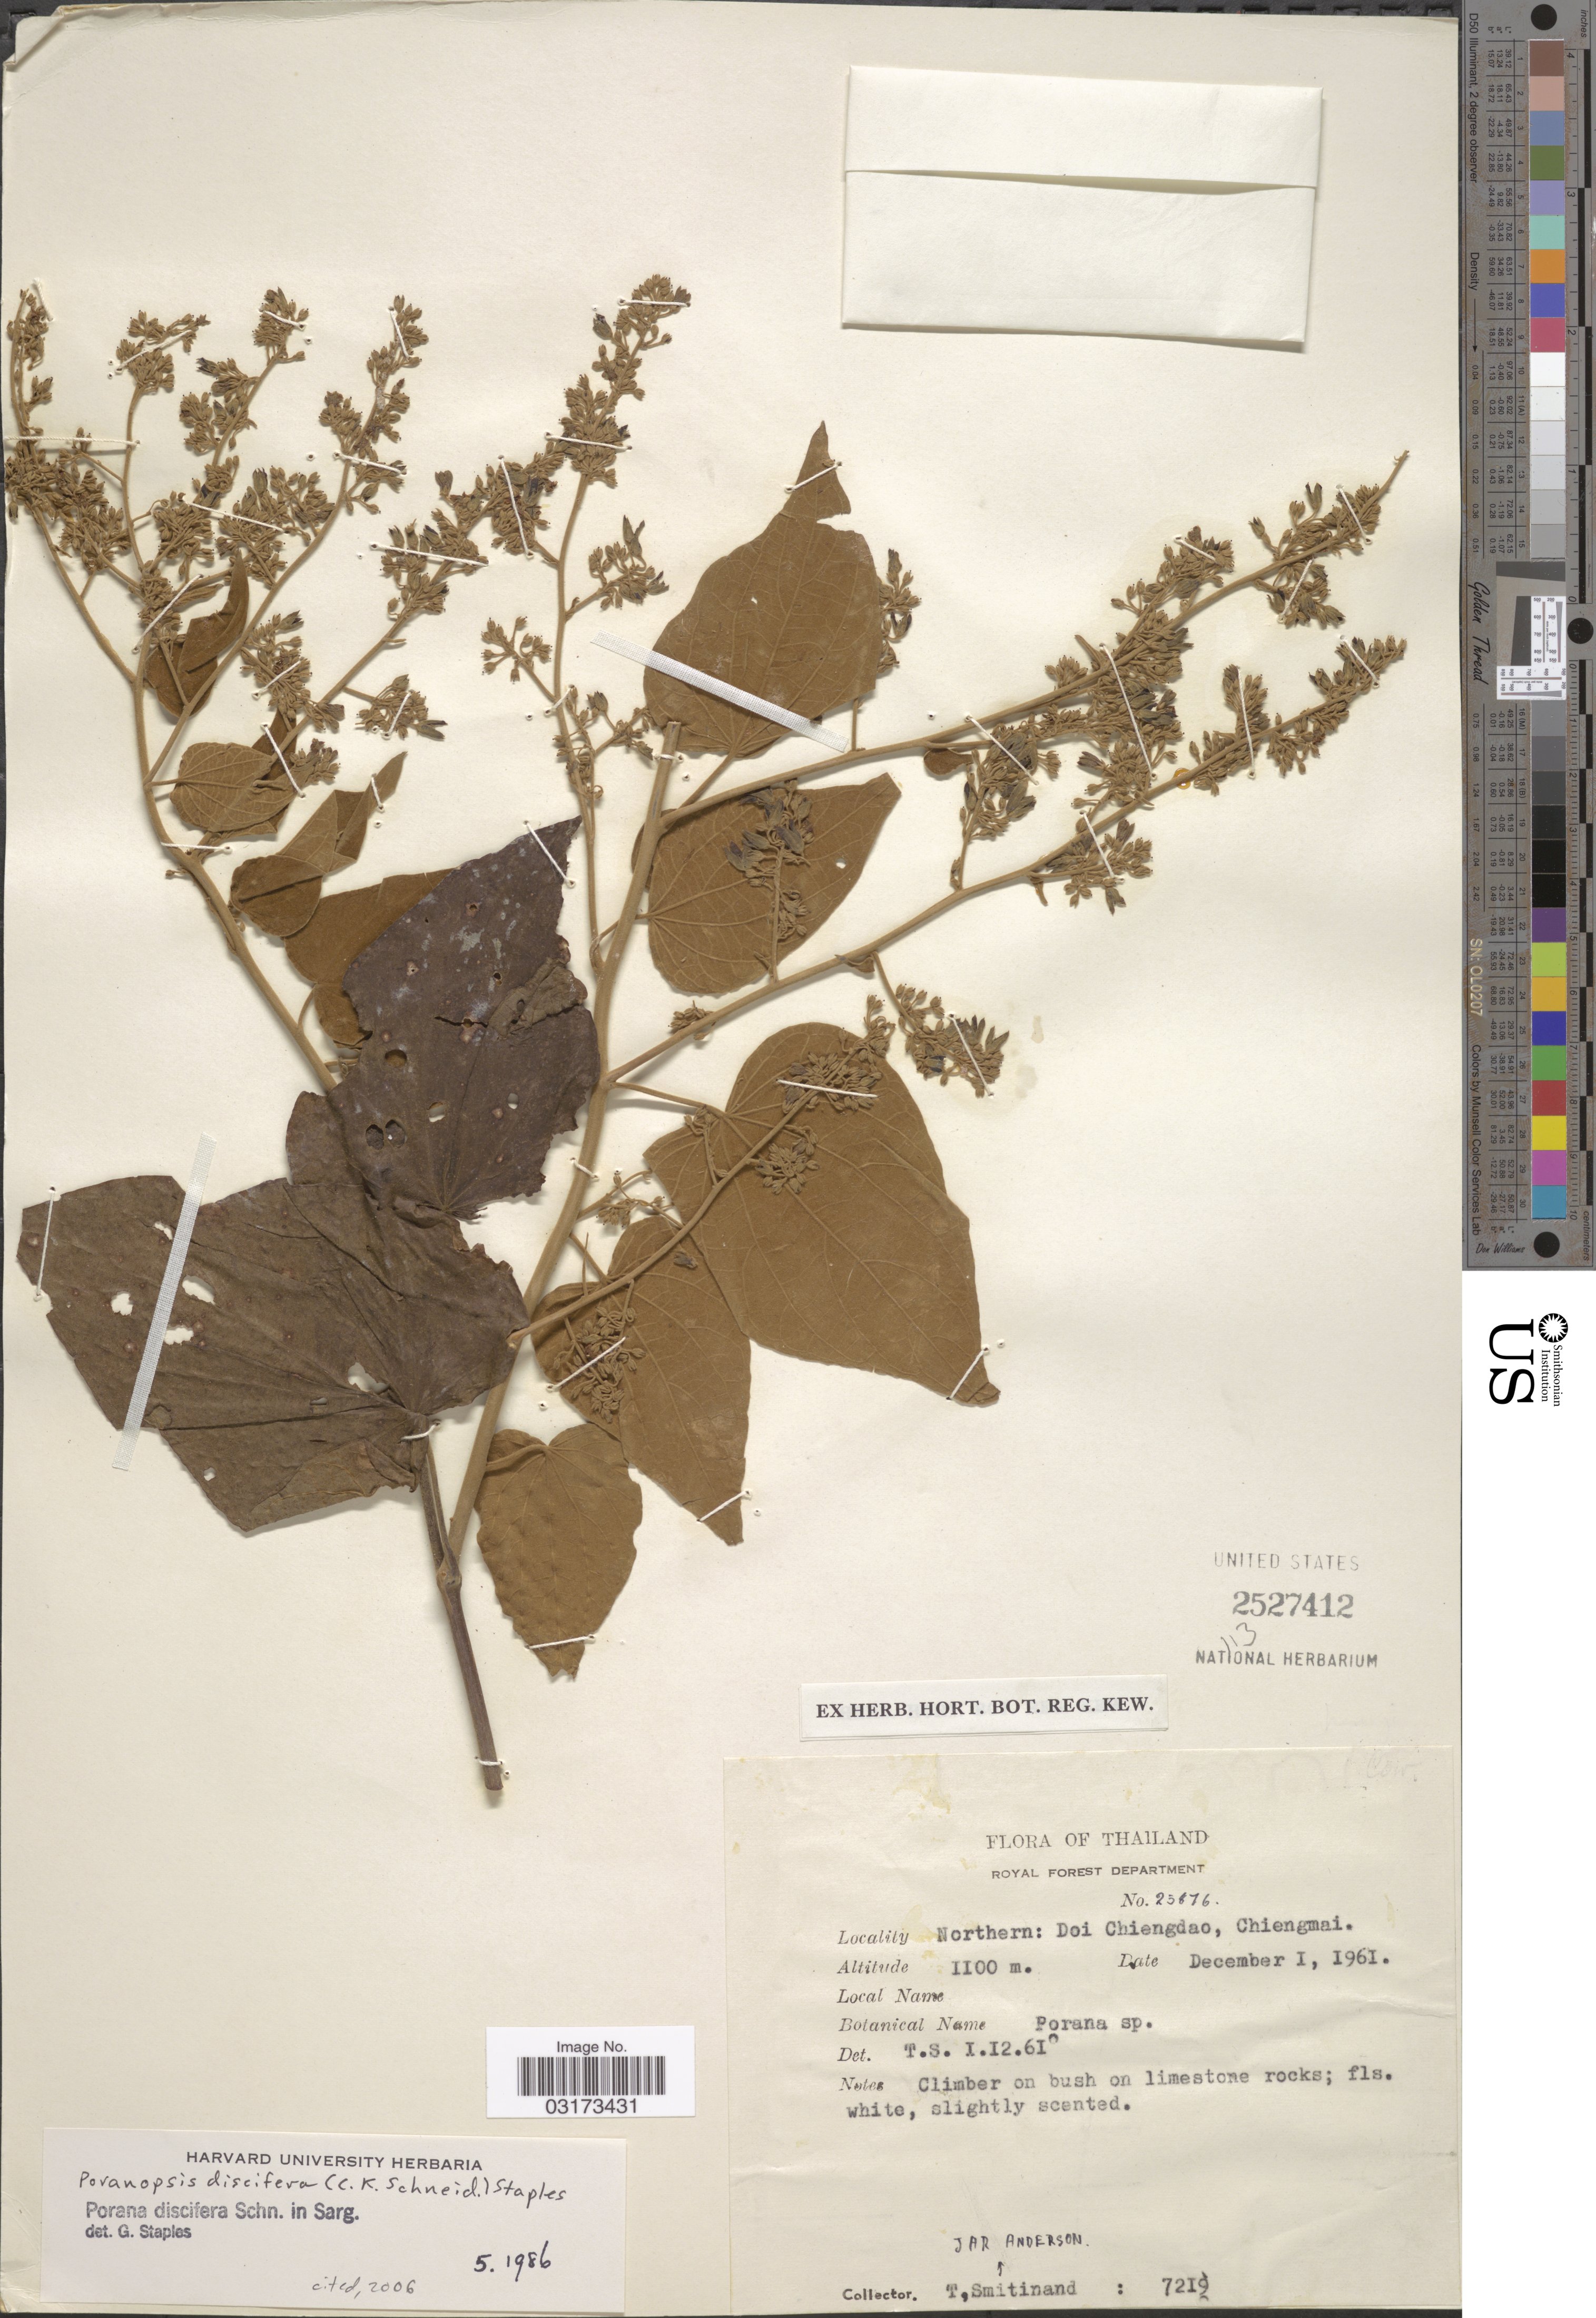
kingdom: Plantae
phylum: Tracheophyta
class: Magnoliopsida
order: Solanales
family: Convolvulaceae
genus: Poranopsis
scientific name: Poranopsis discifera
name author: (C.K. Schneid.) Staples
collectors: T. Smitinand & J. A. R. Anderson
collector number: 7219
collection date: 1961-12-01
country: Thailand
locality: Northern: Doi Chiengdao, Chiengmai.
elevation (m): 1100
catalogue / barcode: US 2527412